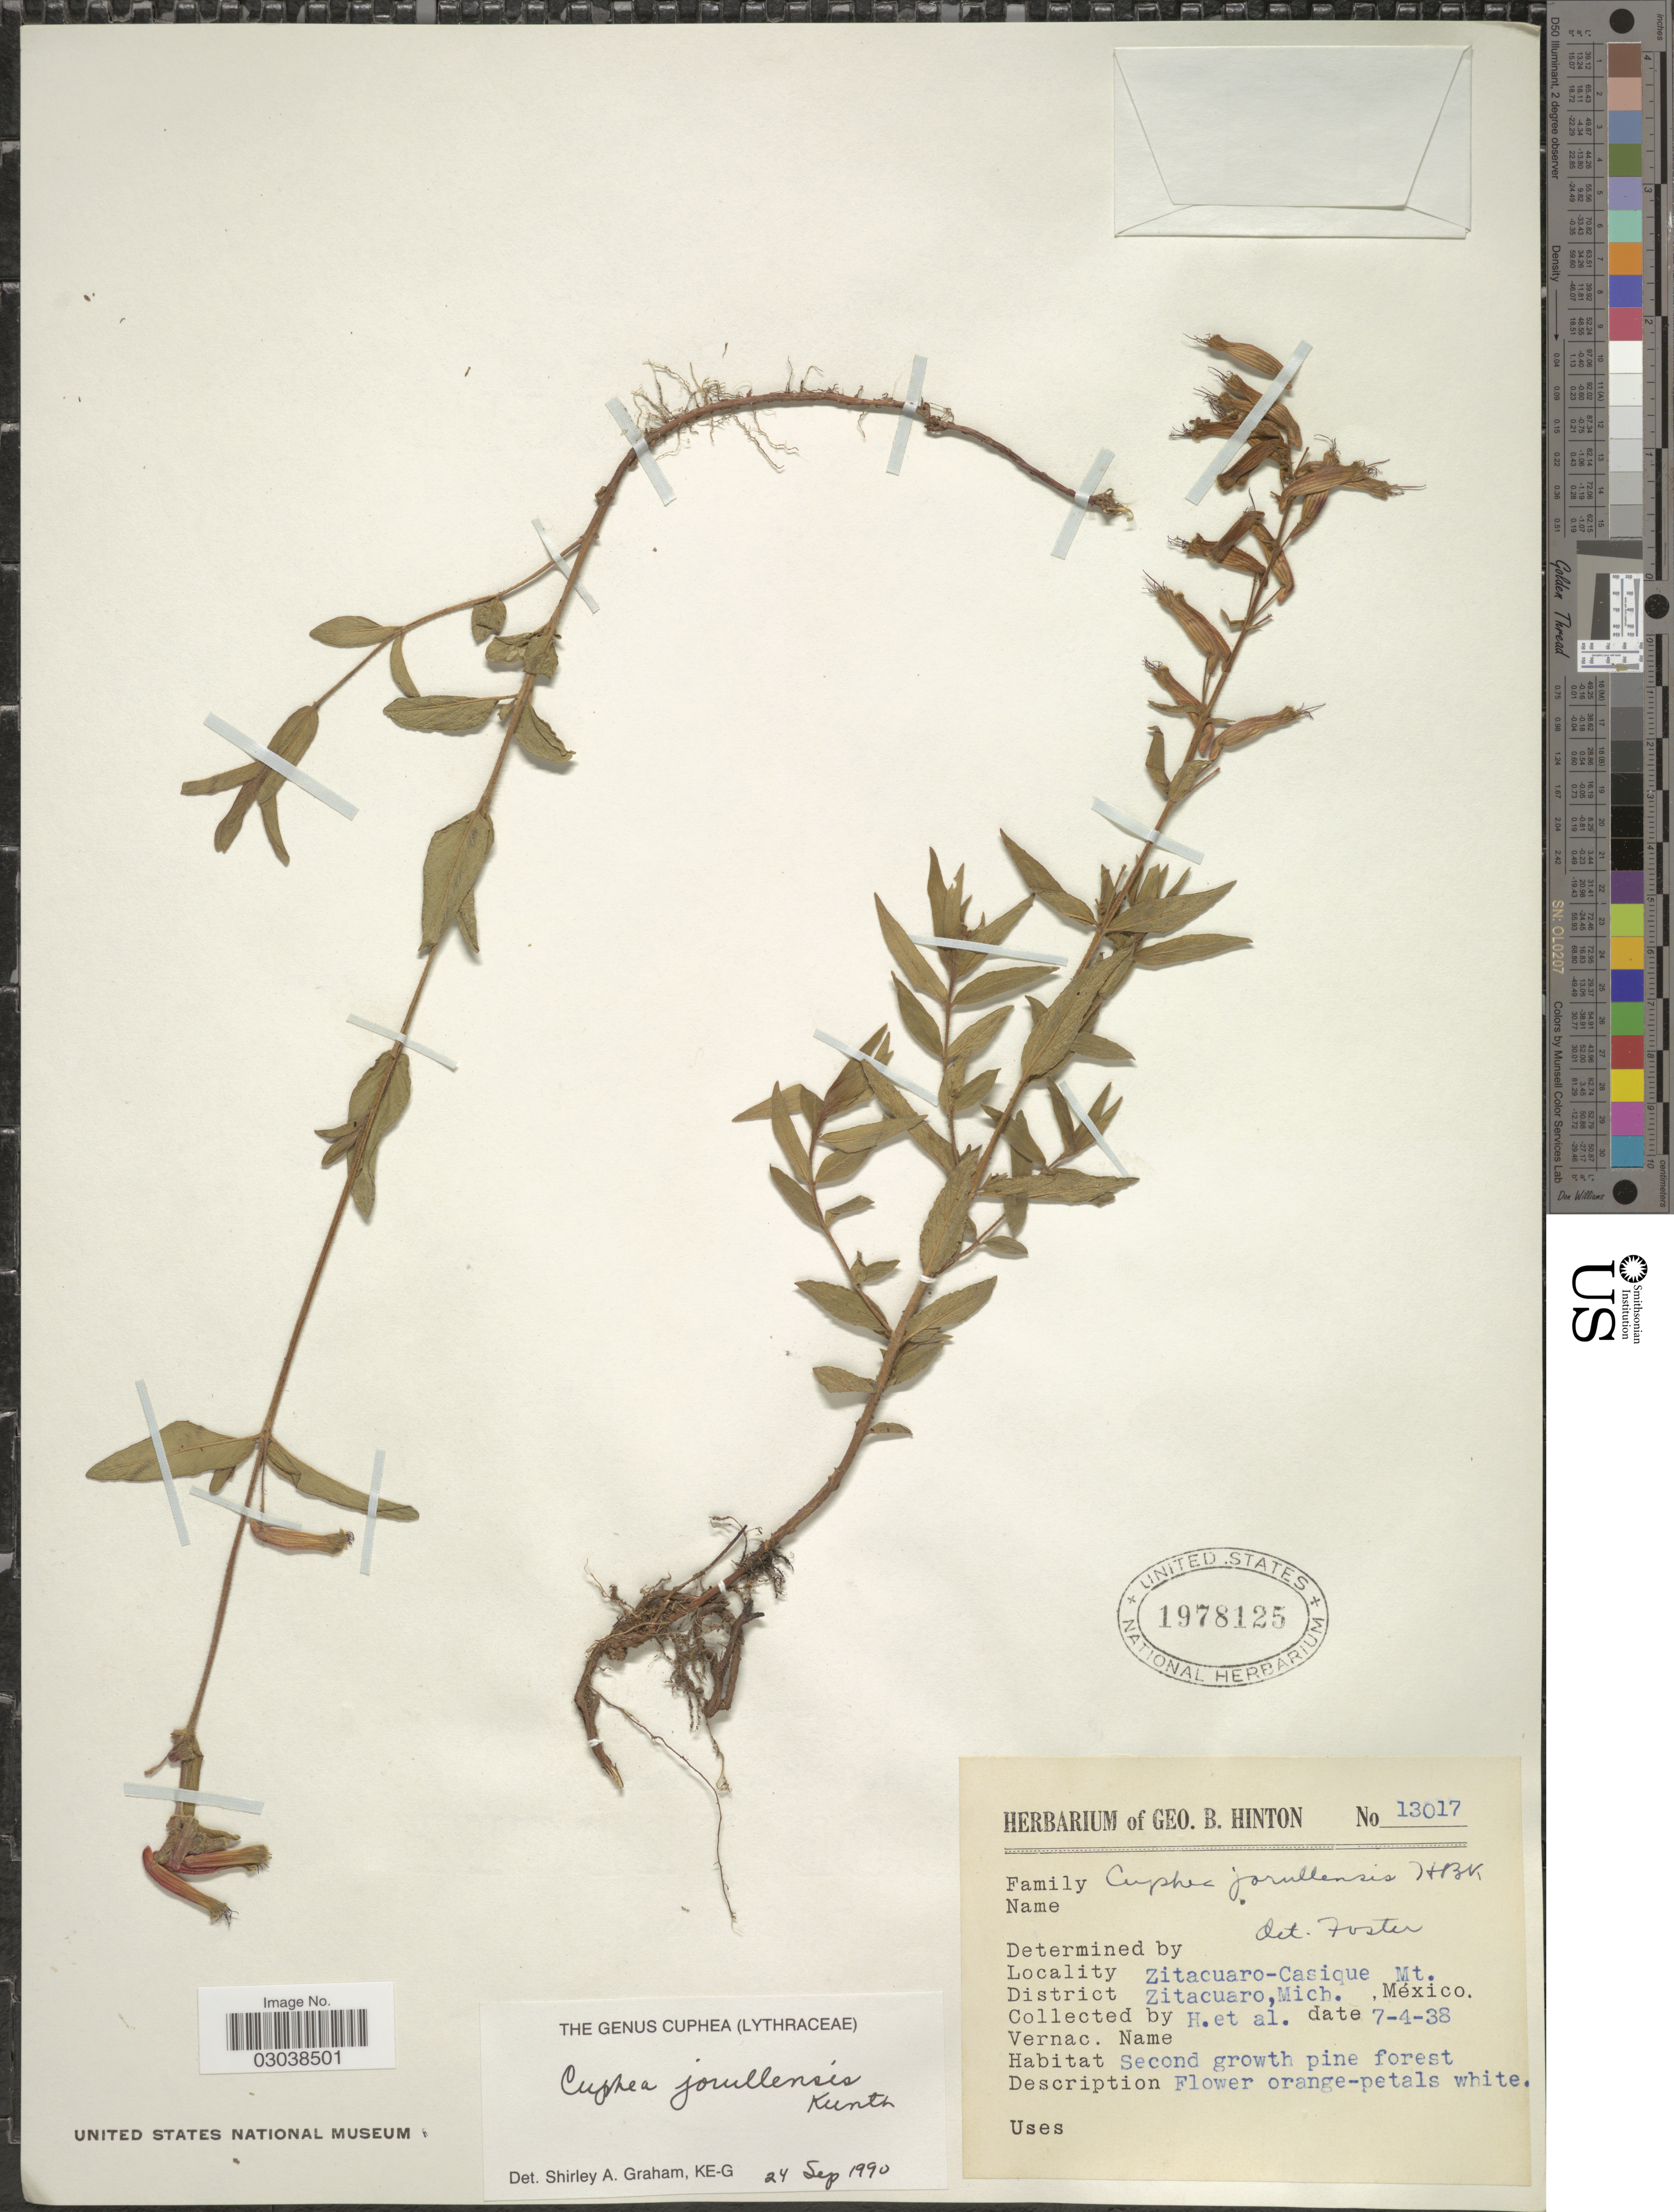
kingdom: Plantae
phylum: Tracheophyta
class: Magnoliopsida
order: Myrtales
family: Lythraceae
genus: Cuphea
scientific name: Cuphea jorullensis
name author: Kunth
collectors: G. B. Hinton & et al.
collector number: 13017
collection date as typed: Transcribed d/m/y: 7/4/38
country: Mexico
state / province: Michoacán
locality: Zitacuaro-Casique Mt., District Zitacuaro, Mich.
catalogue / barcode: US 1978125